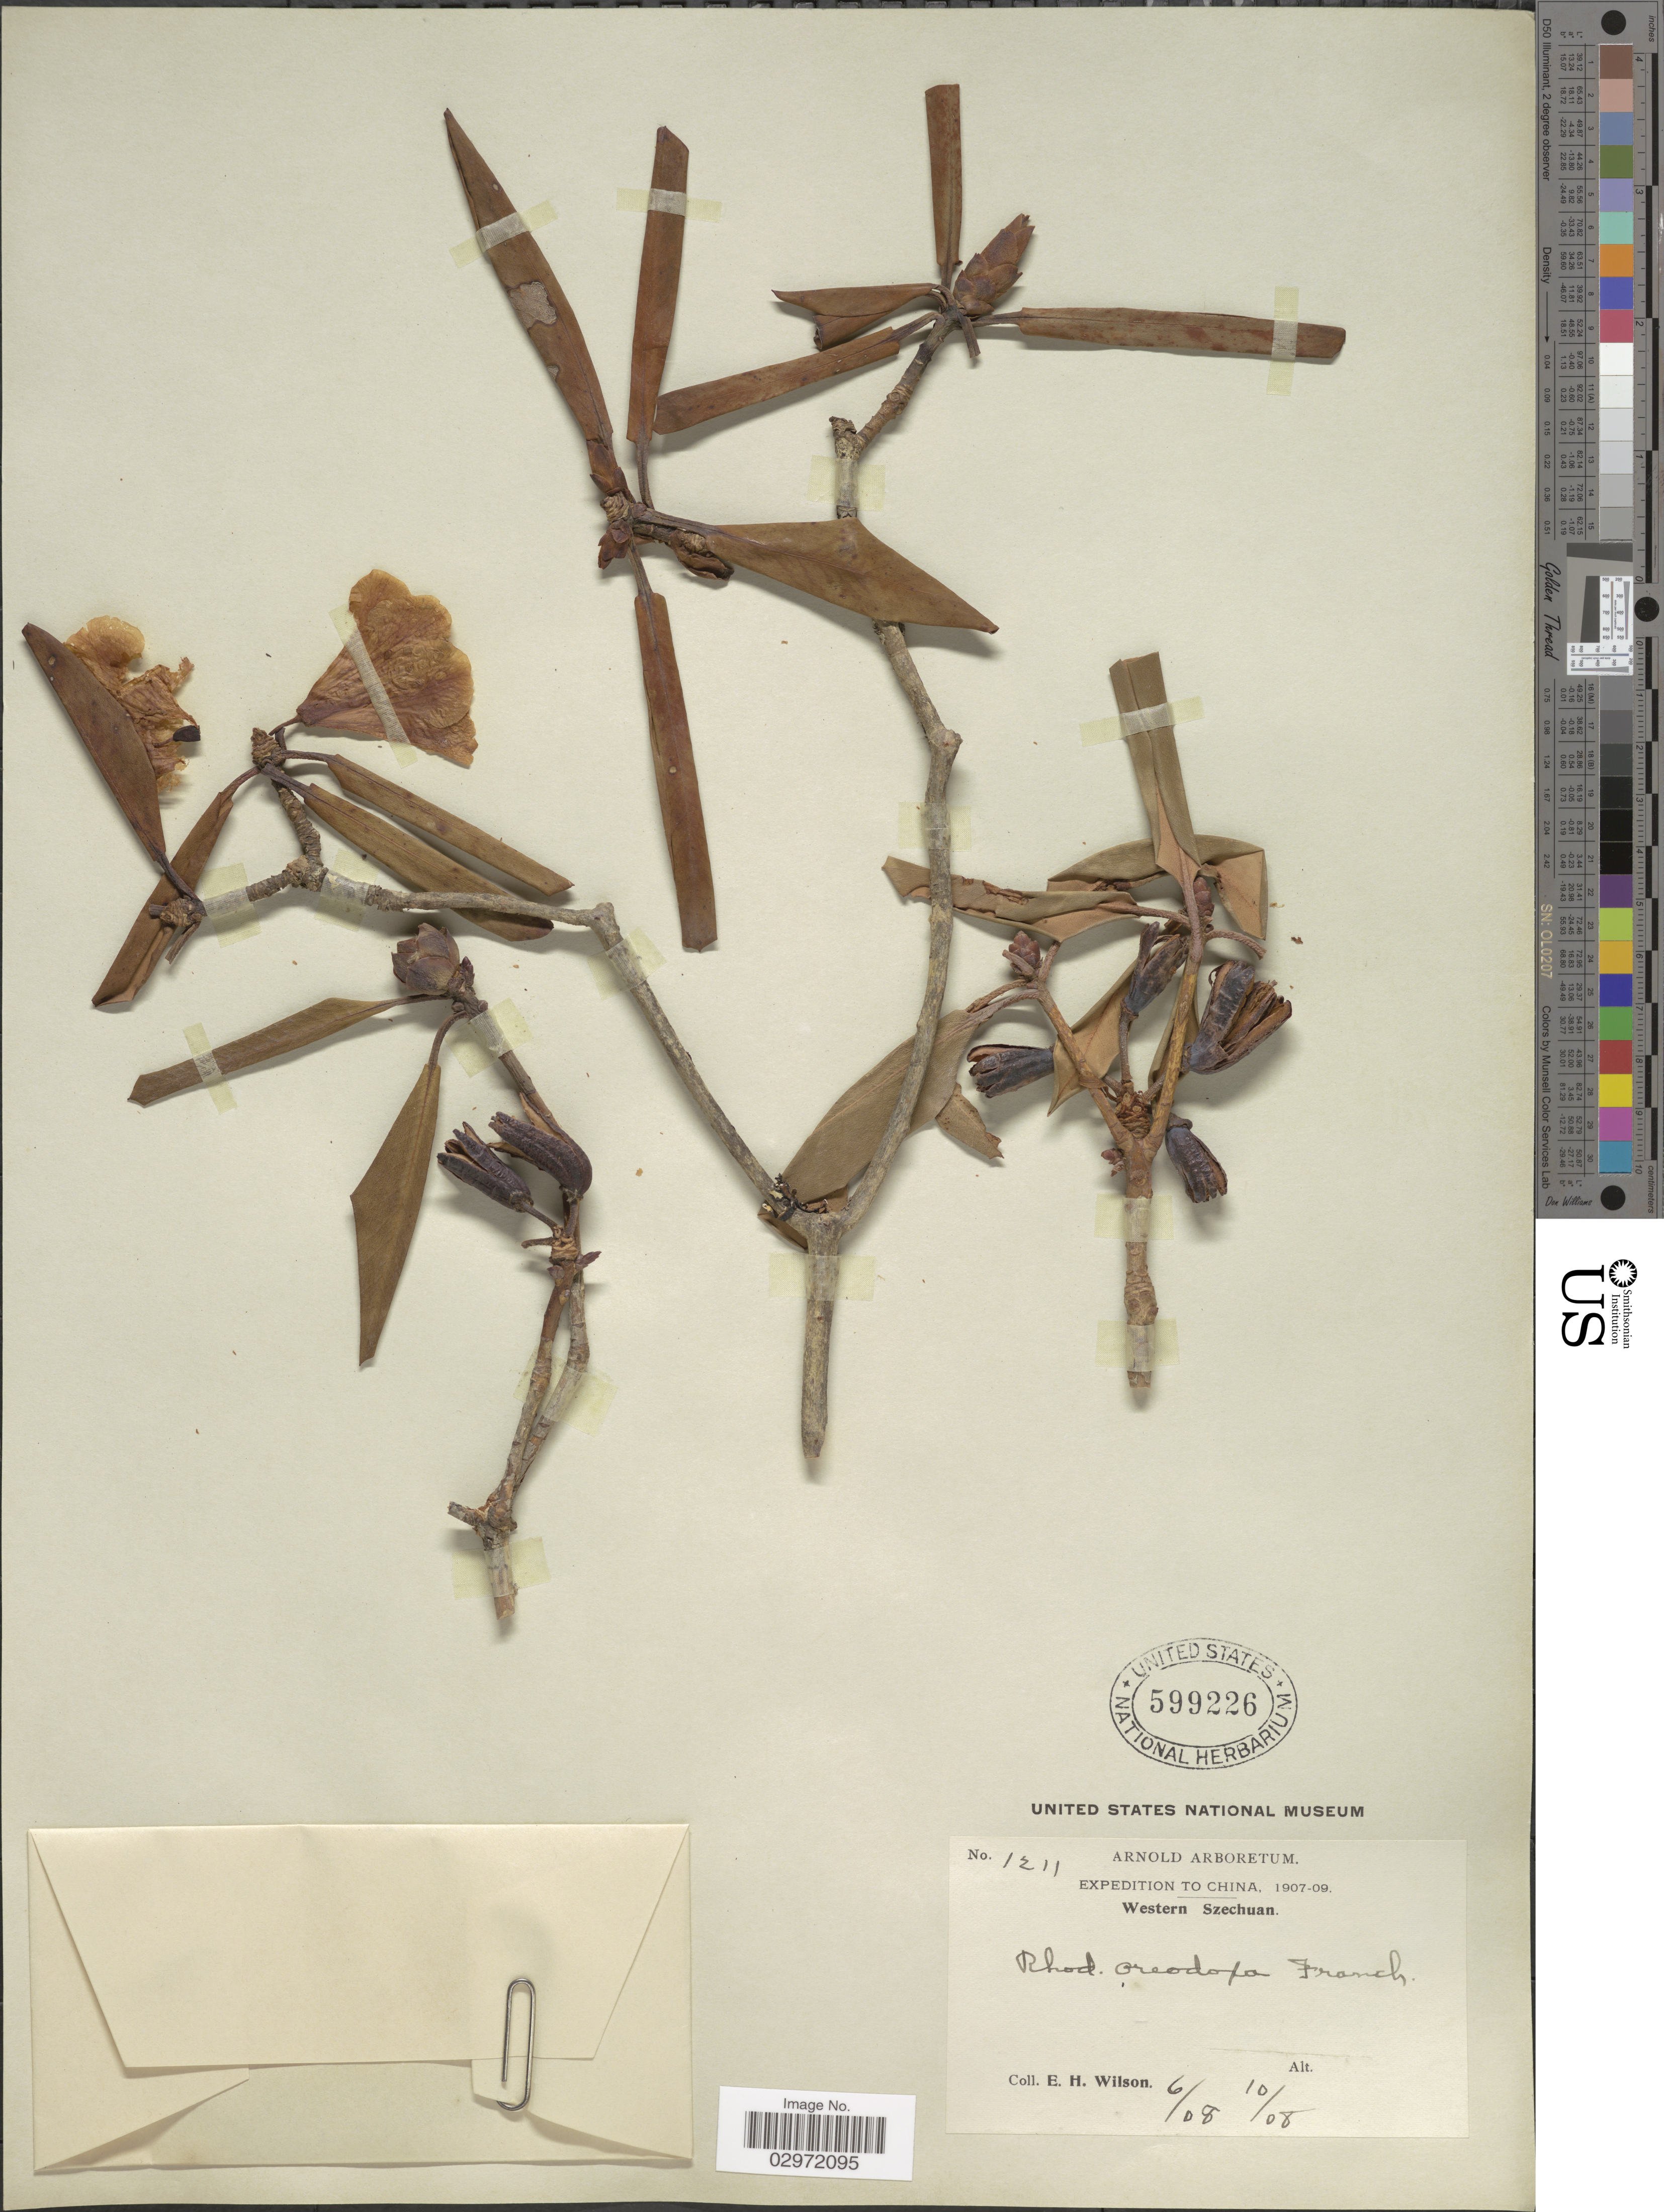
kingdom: Plantae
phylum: Tracheophyta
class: Magnoliopsida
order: Ericales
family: Ericaceae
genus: Rhododendron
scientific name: Rhododendron oreodoxa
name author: Franch.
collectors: E. Wilson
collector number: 1211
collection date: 1908-06/1908-10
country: China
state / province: Sichuan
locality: Western Szechuan.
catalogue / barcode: US 599226